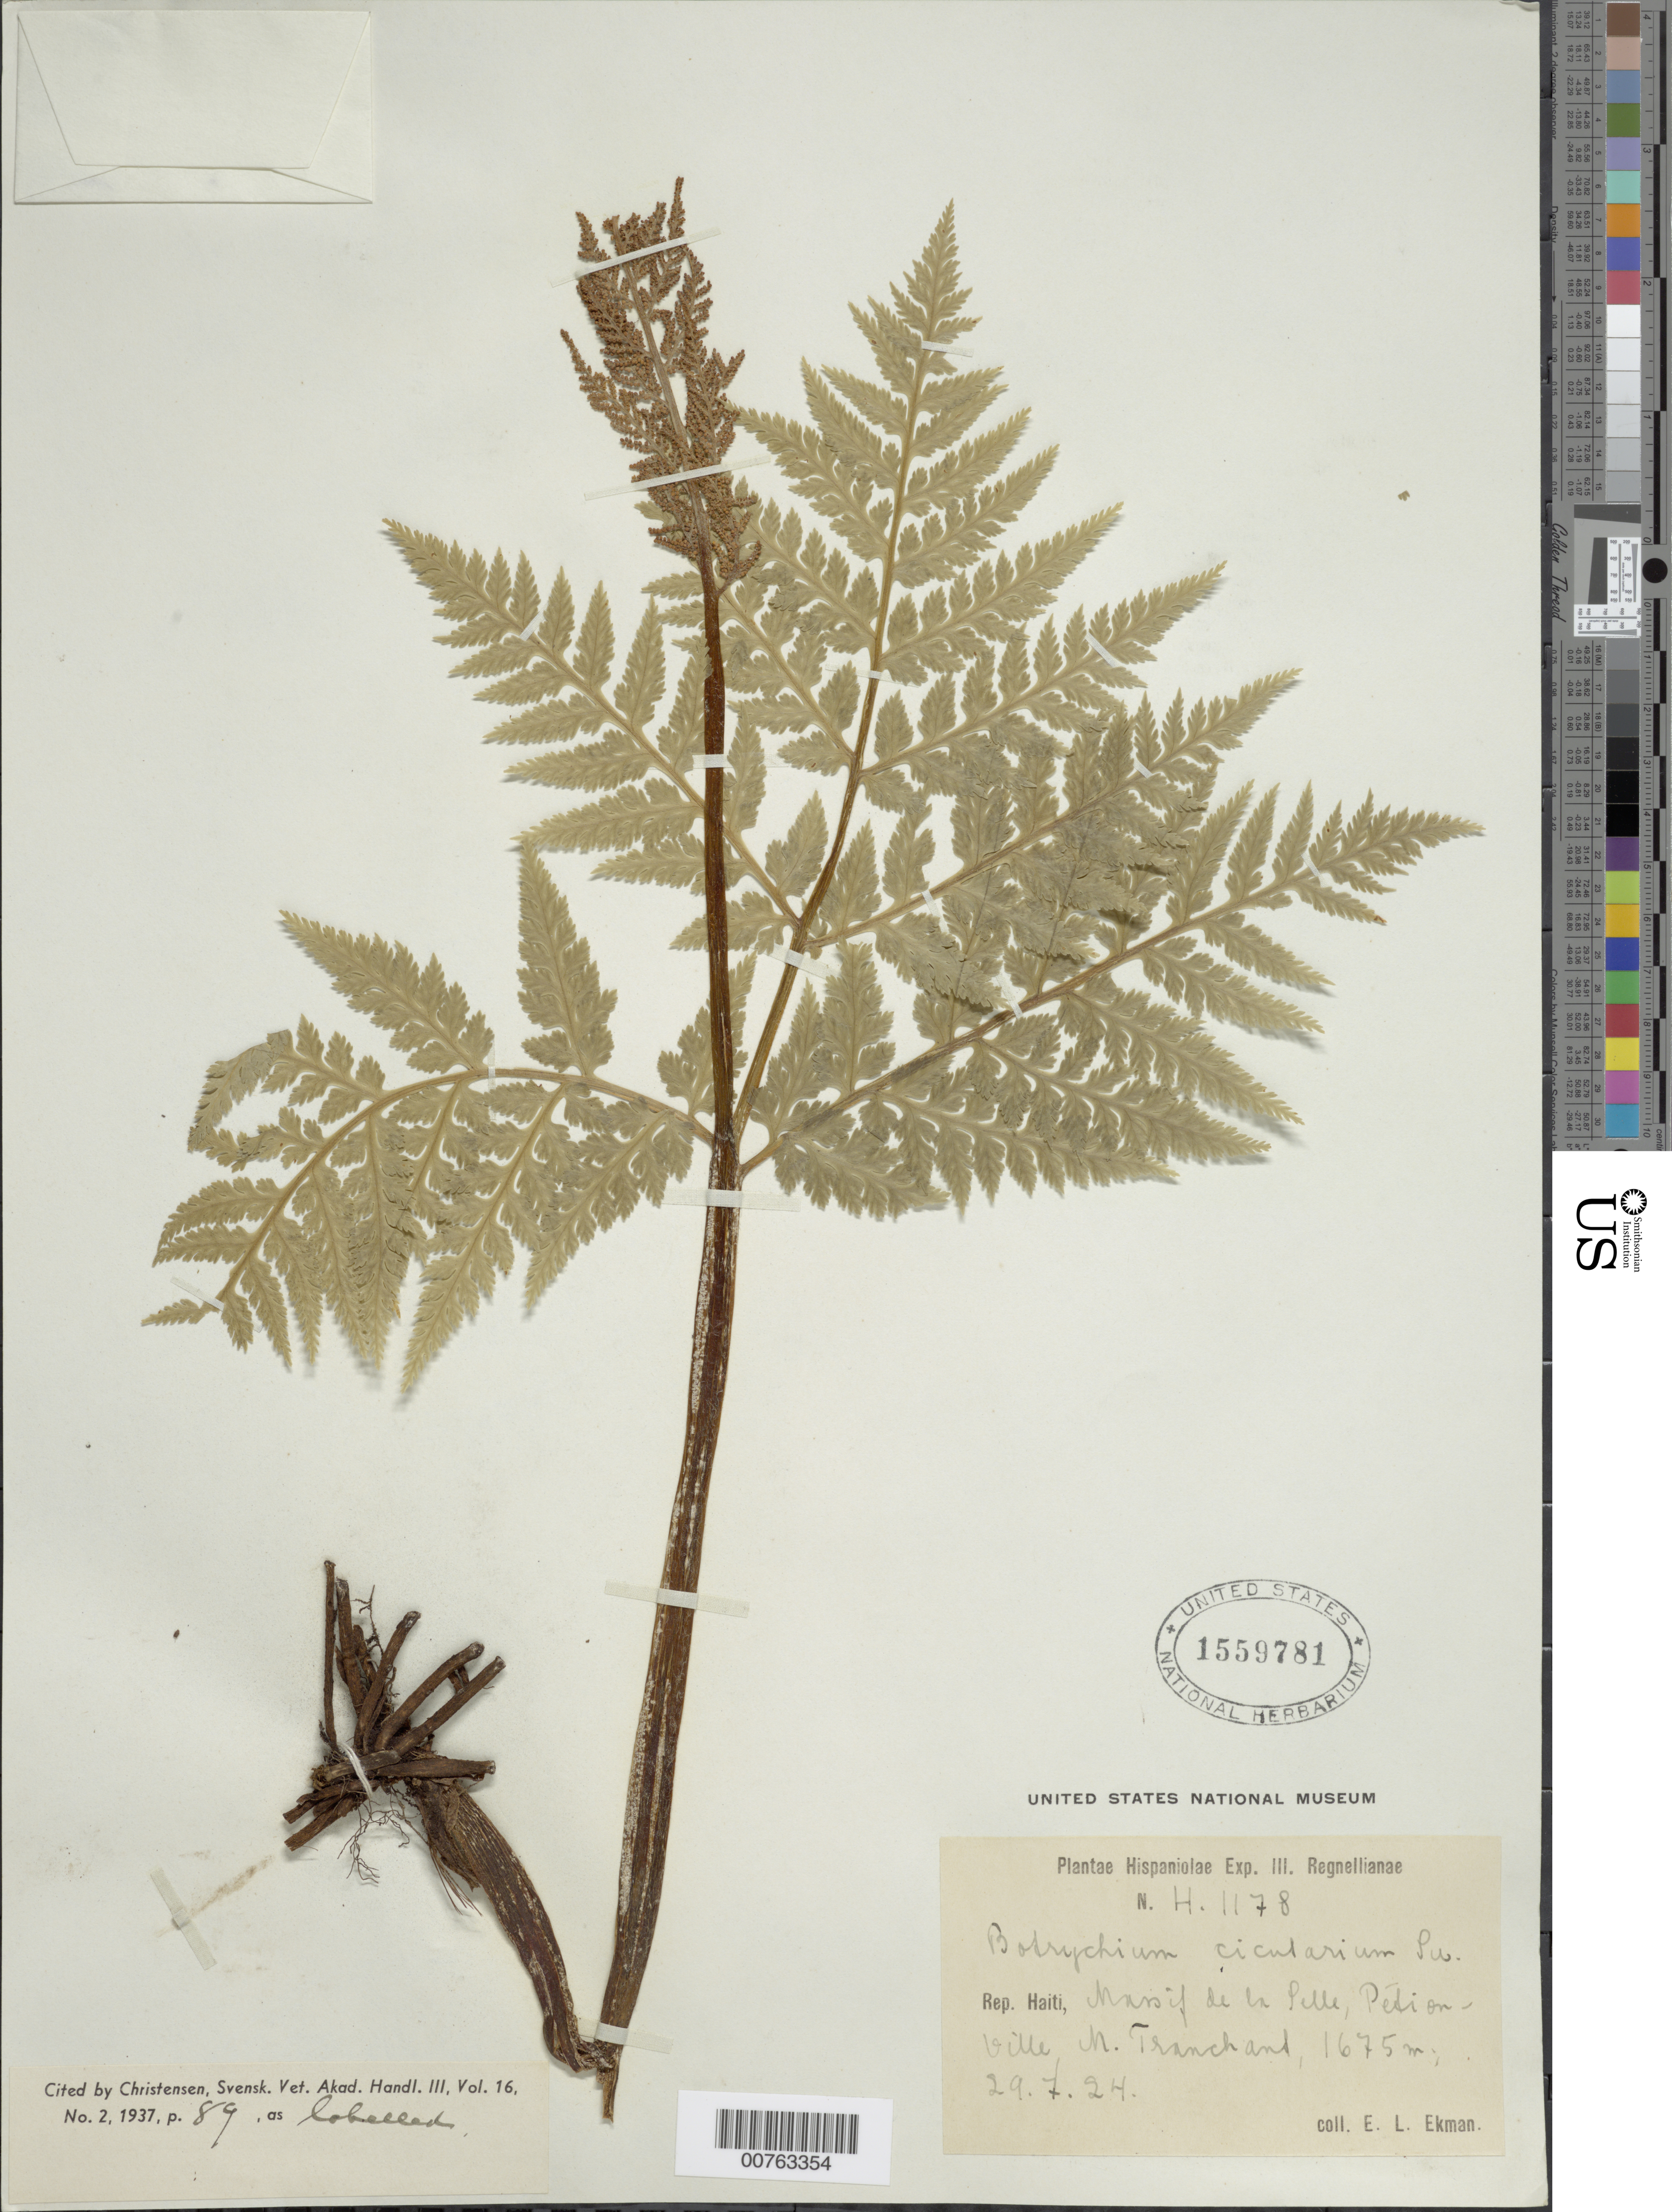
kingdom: Plantae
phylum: Tracheophyta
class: Polypodiopsida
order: Ophioglossales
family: Ophioglossaceae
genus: Botrychium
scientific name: Botrychium virginianum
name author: (L.) Sw.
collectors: E. L. Ekman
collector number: H 1178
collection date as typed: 29 Jul 1924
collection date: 1924-07-29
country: Haiti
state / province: Ouest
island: Hispaniola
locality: Massif de la Selle, Pèdion-ville, M. Tranch?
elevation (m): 1675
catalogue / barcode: US 1559781